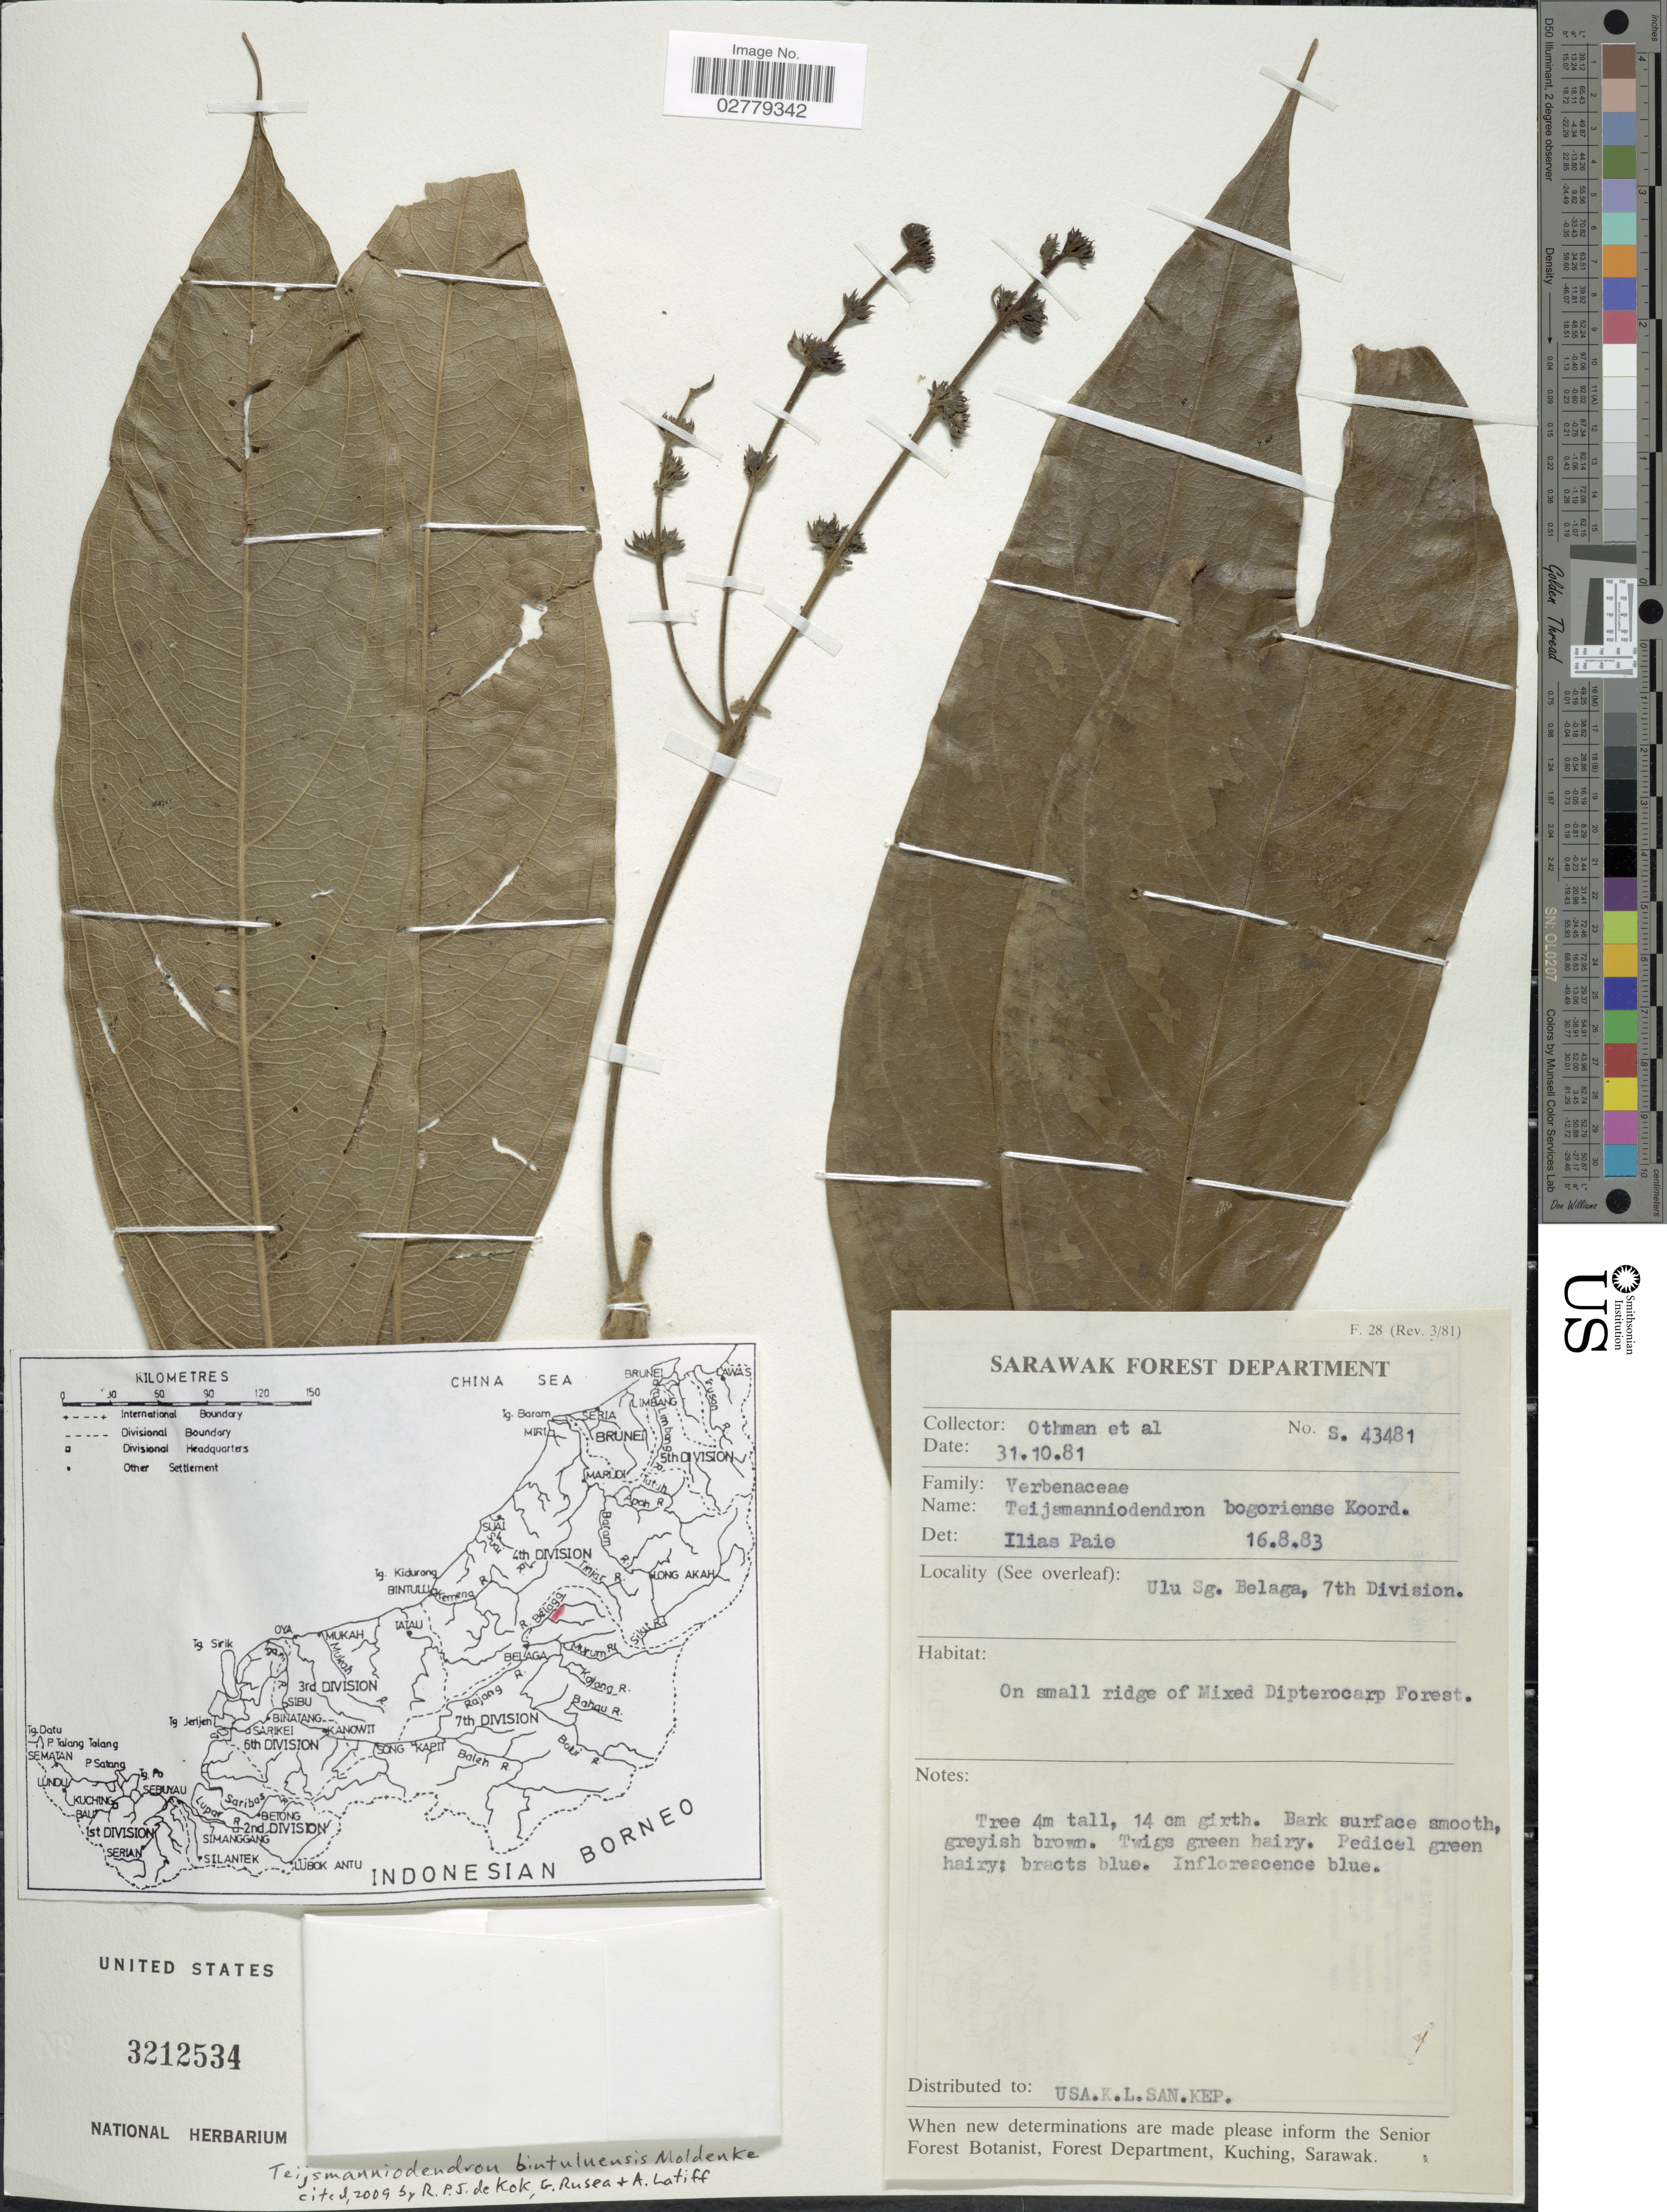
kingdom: Plantae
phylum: Tracheophyta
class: Magnoliopsida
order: Lamiales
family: Lamiaceae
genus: Teijsmanniodendron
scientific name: Teijsmanniodendron bintuluense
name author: Moldenke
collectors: Othman & et al.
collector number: S43481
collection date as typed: Transcribed d/m/y: 31/10/81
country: Malaysia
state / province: Sarawak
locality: Ulu Sg. Belaga, 7th Division.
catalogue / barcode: US 3212534